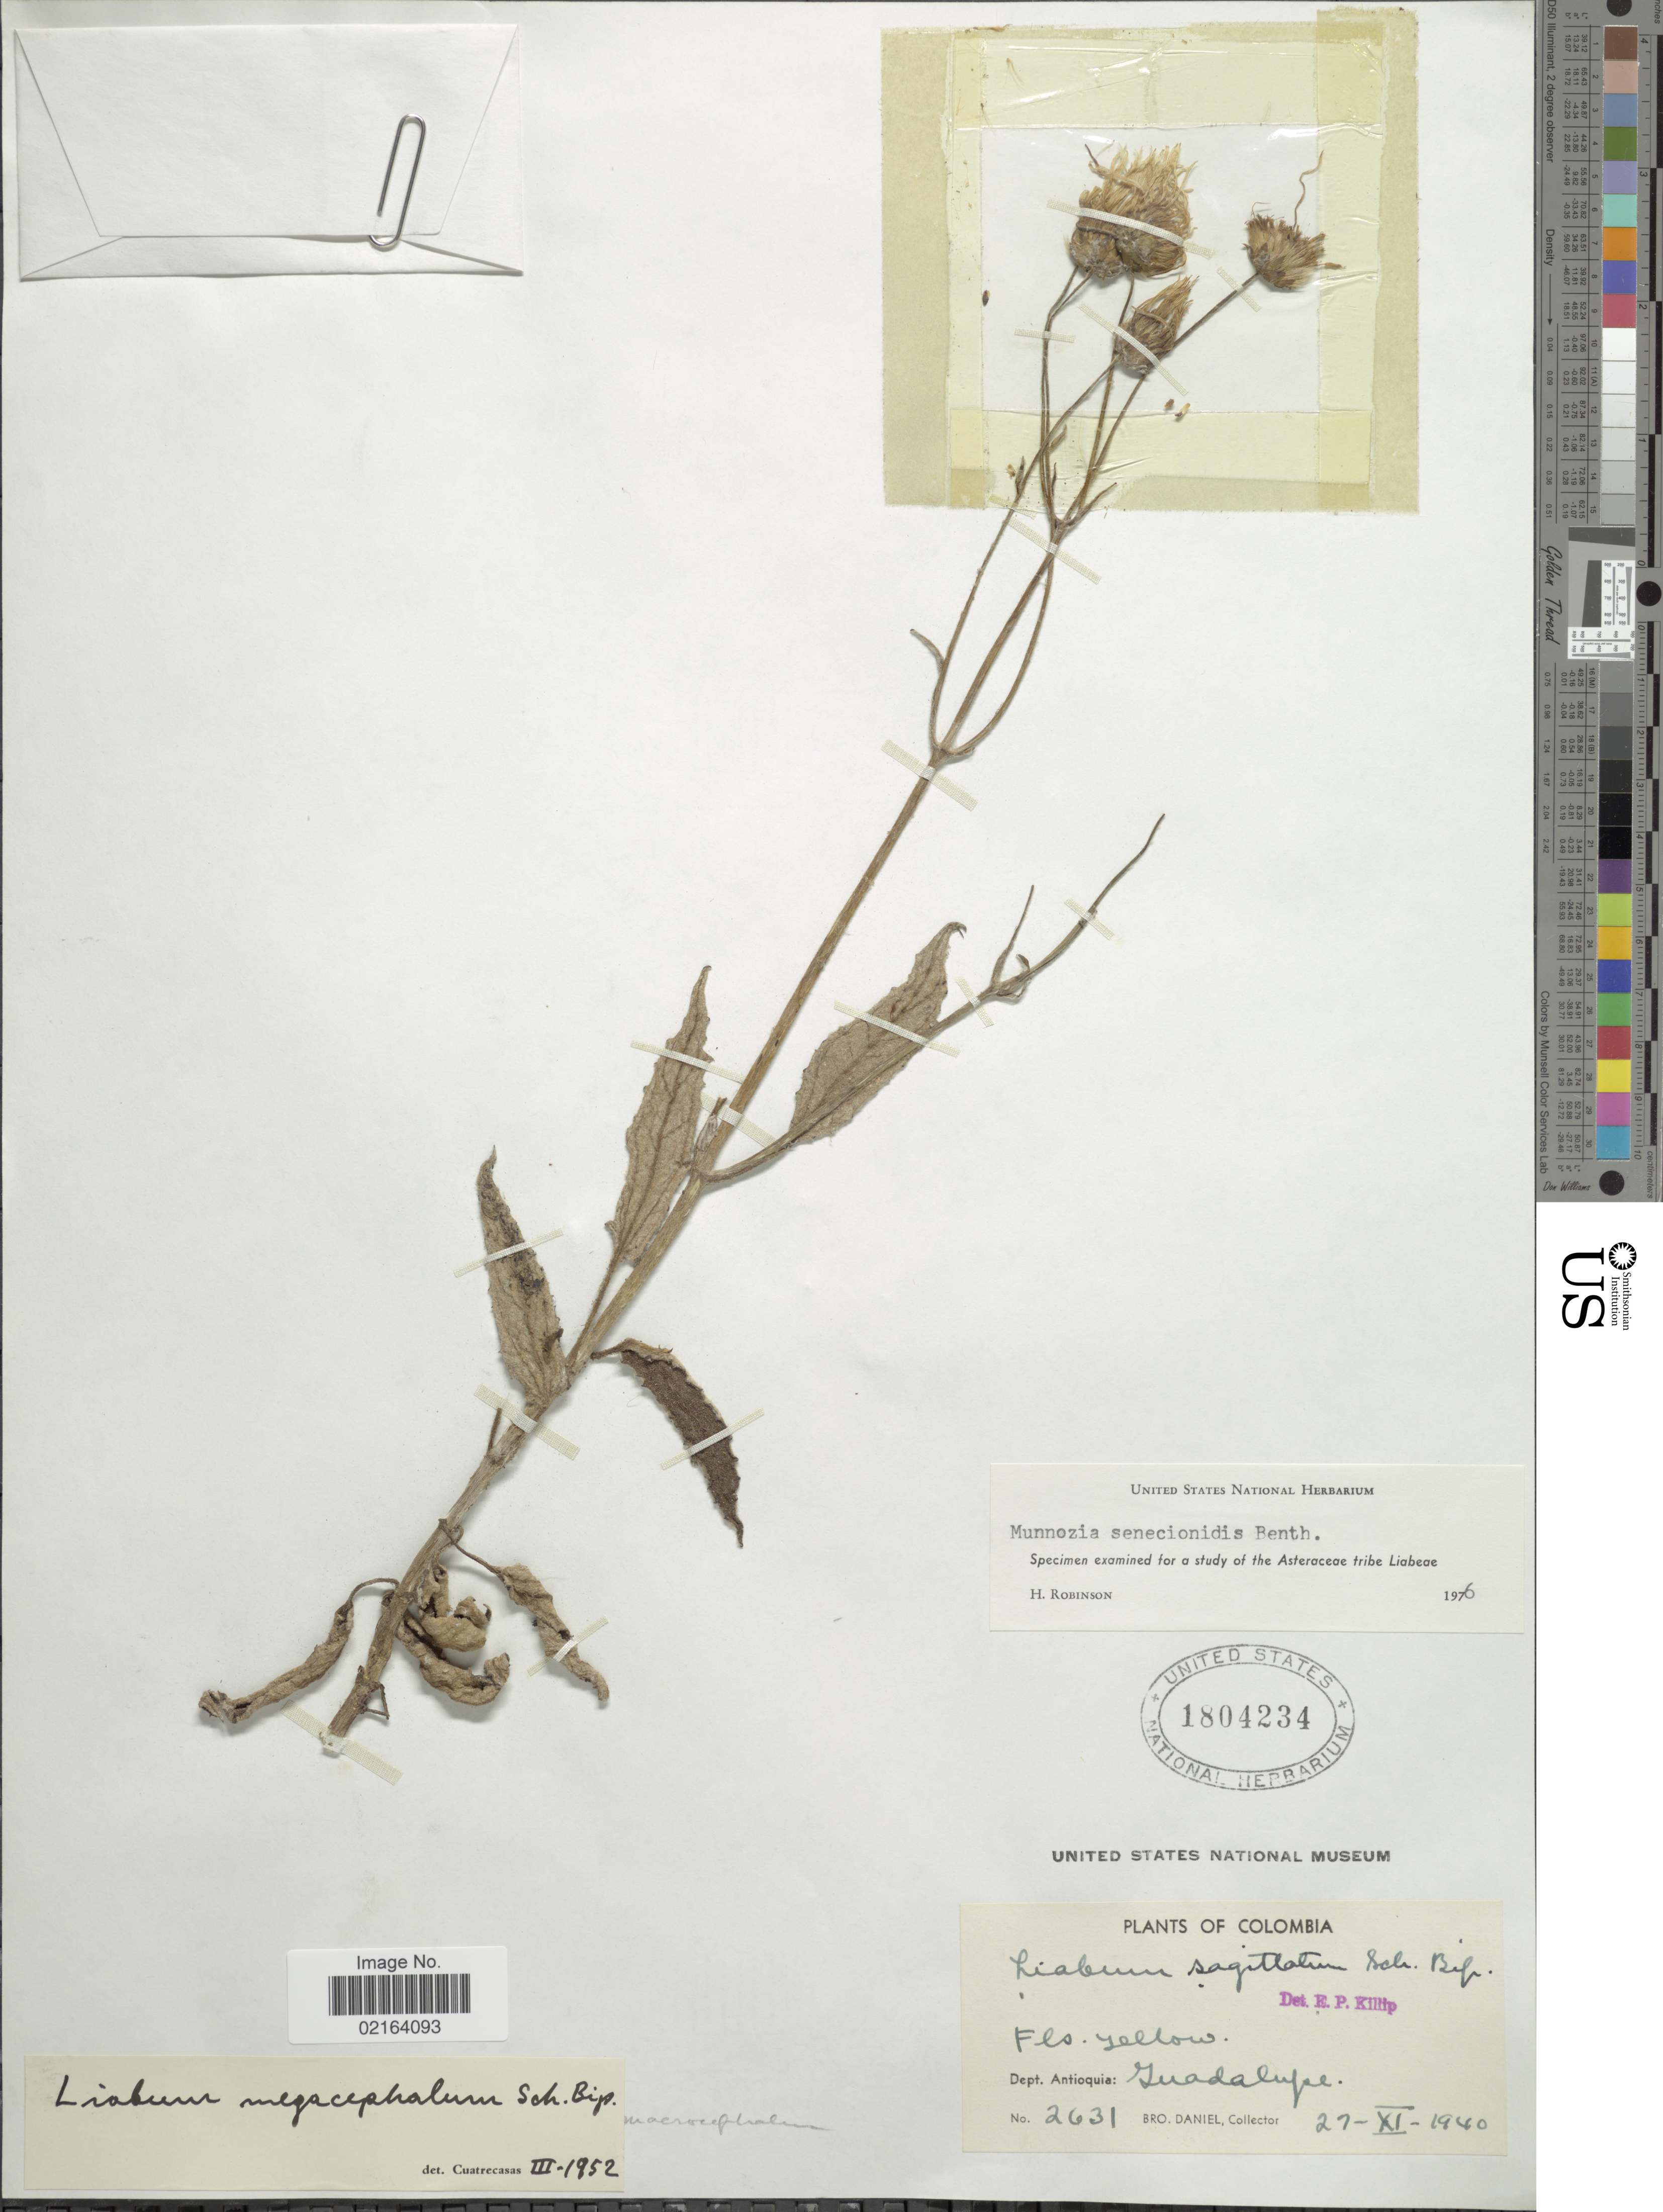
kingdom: Plantae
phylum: Tracheophyta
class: Magnoliopsida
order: Asterales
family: Asteraceae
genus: Munnozia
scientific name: Munnozia senecionidis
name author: Benth.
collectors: Bro. Daniel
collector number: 2631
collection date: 1940-06-27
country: Colombia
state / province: Antioquia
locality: Dept. Antioquia, Guadalupe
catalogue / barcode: US 1804234